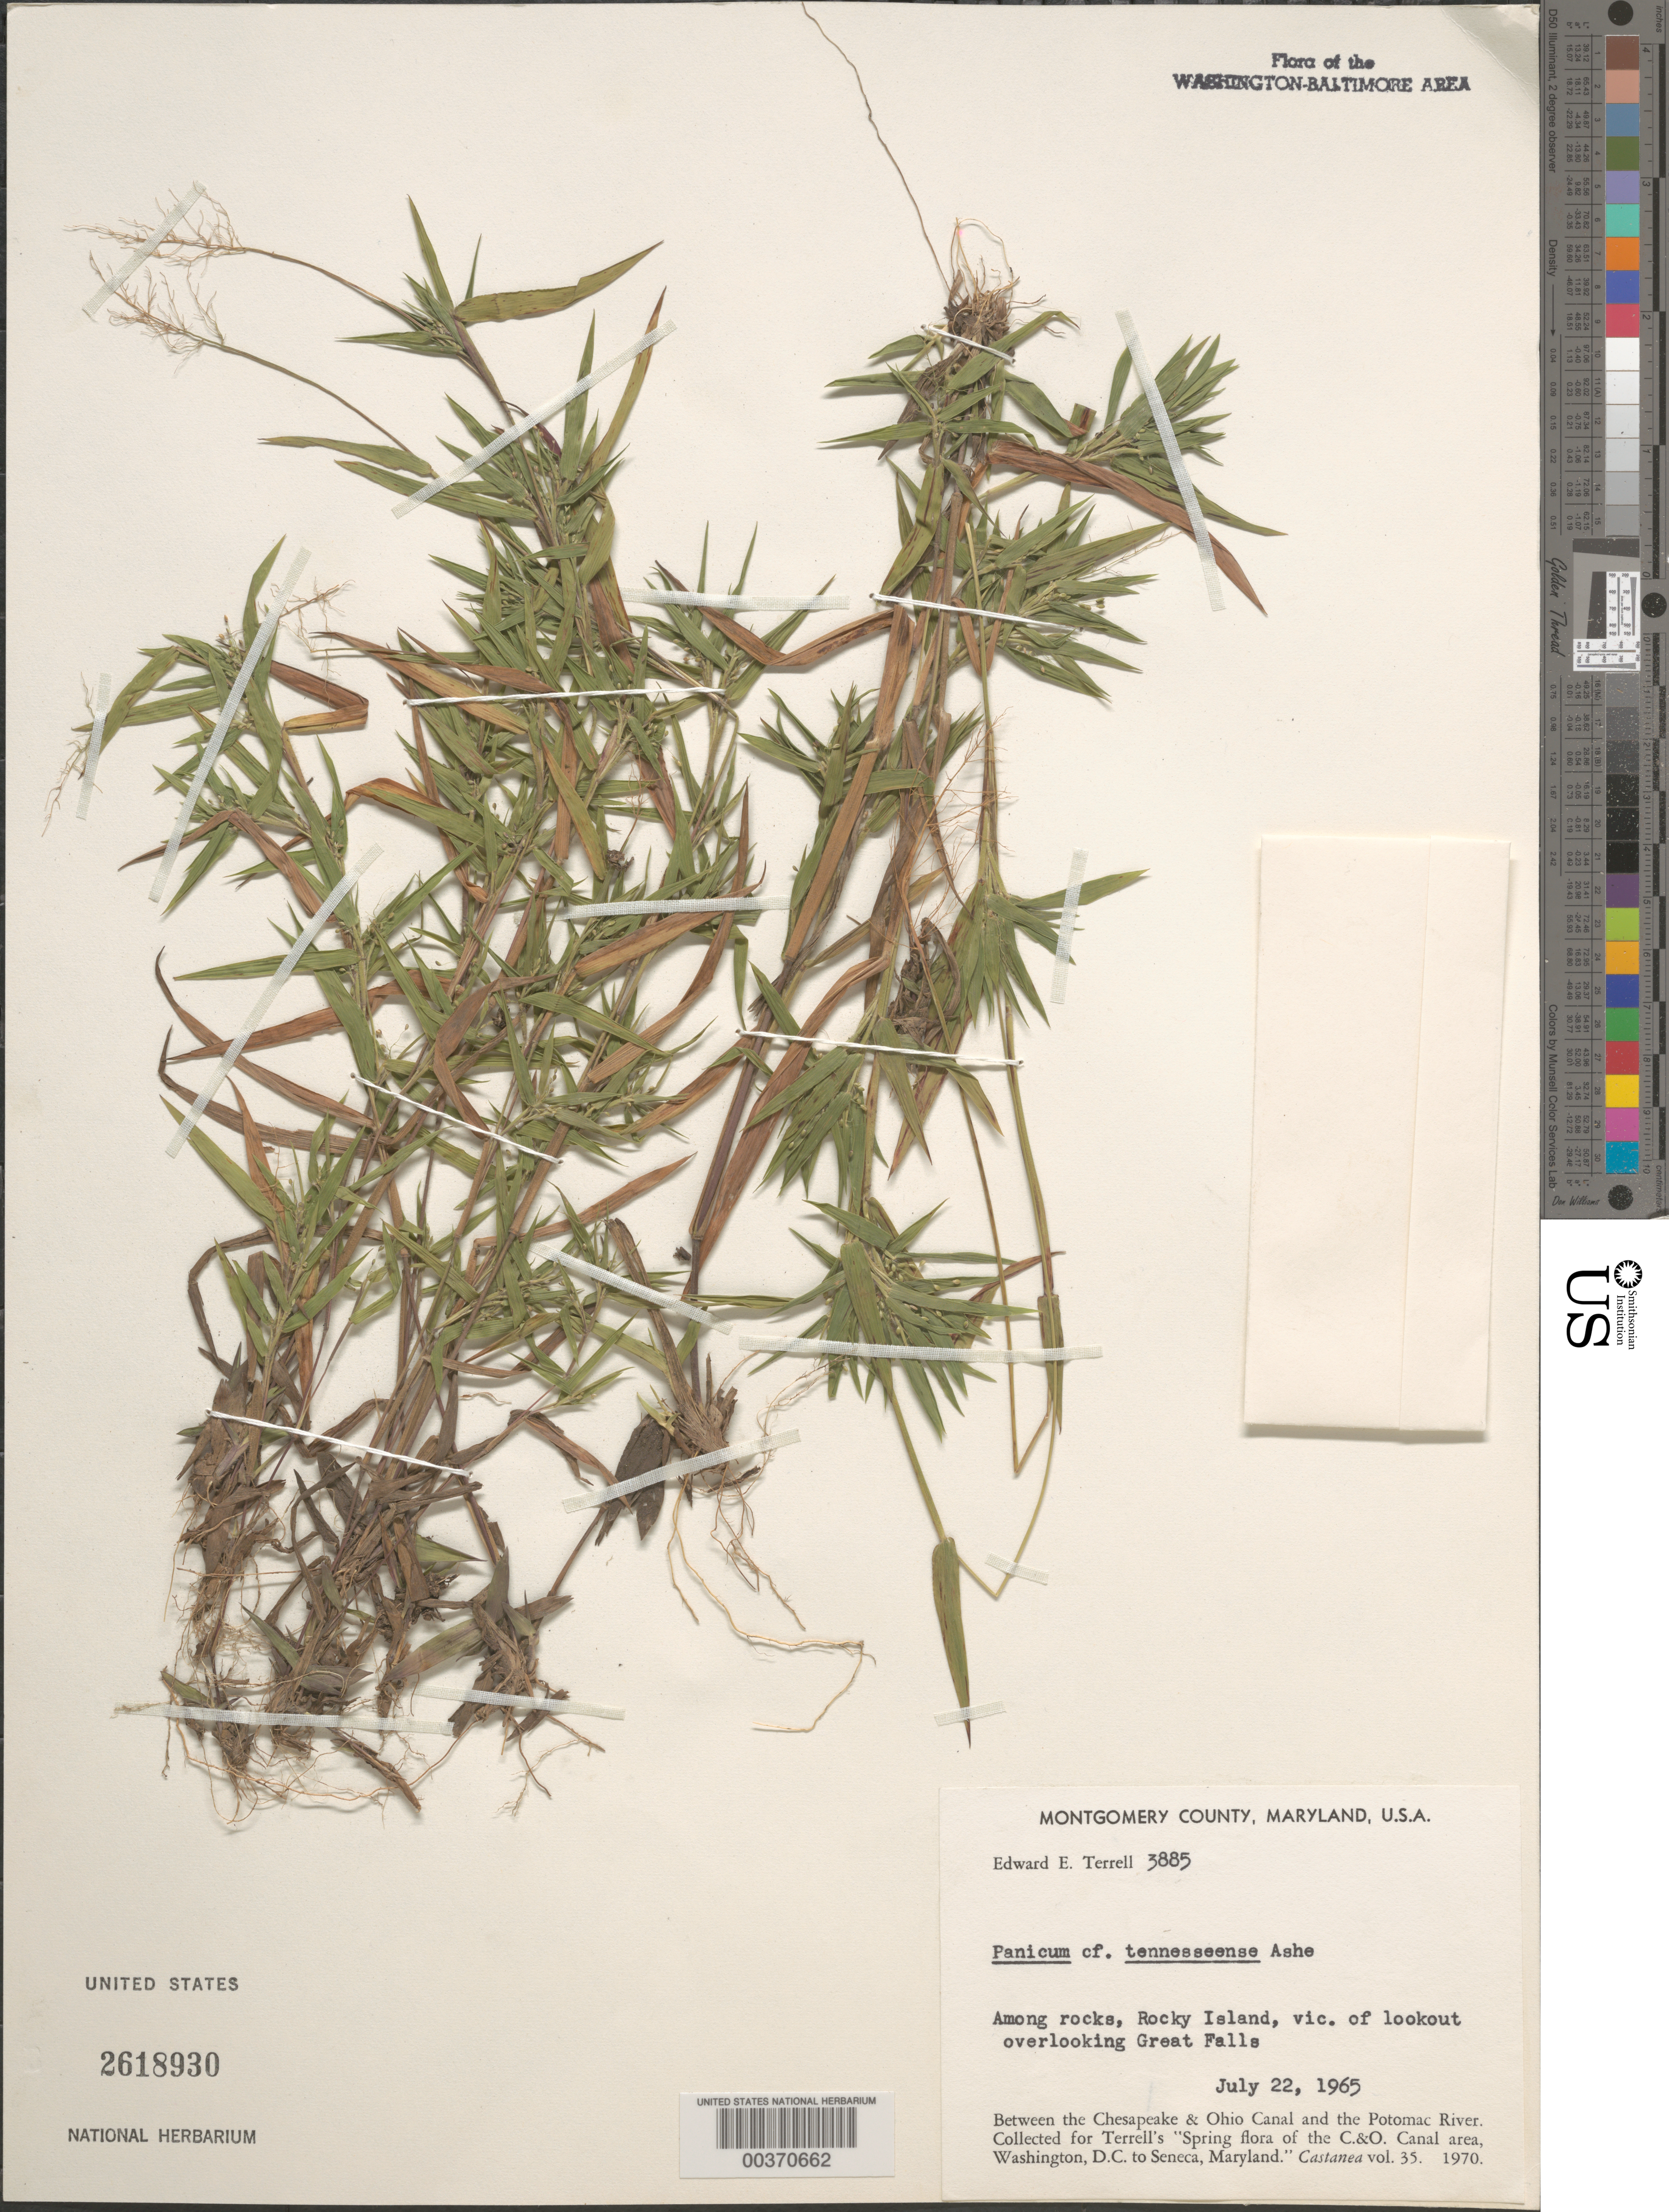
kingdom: Plantae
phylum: Tracheophyta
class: Liliopsida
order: Poales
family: Poaceae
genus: Dichanthelium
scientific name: Dichanthelium acuminatum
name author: (Sw.) Gould & C.A. Clark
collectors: E. E. Terrell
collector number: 3885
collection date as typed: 22 Jul 1965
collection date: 1965-07-22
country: United States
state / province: Maryland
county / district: Montgomery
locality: Rocky Island, vicinity of Great Falls Lookout C. & O. Canal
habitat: Among rocks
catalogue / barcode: US 2618930